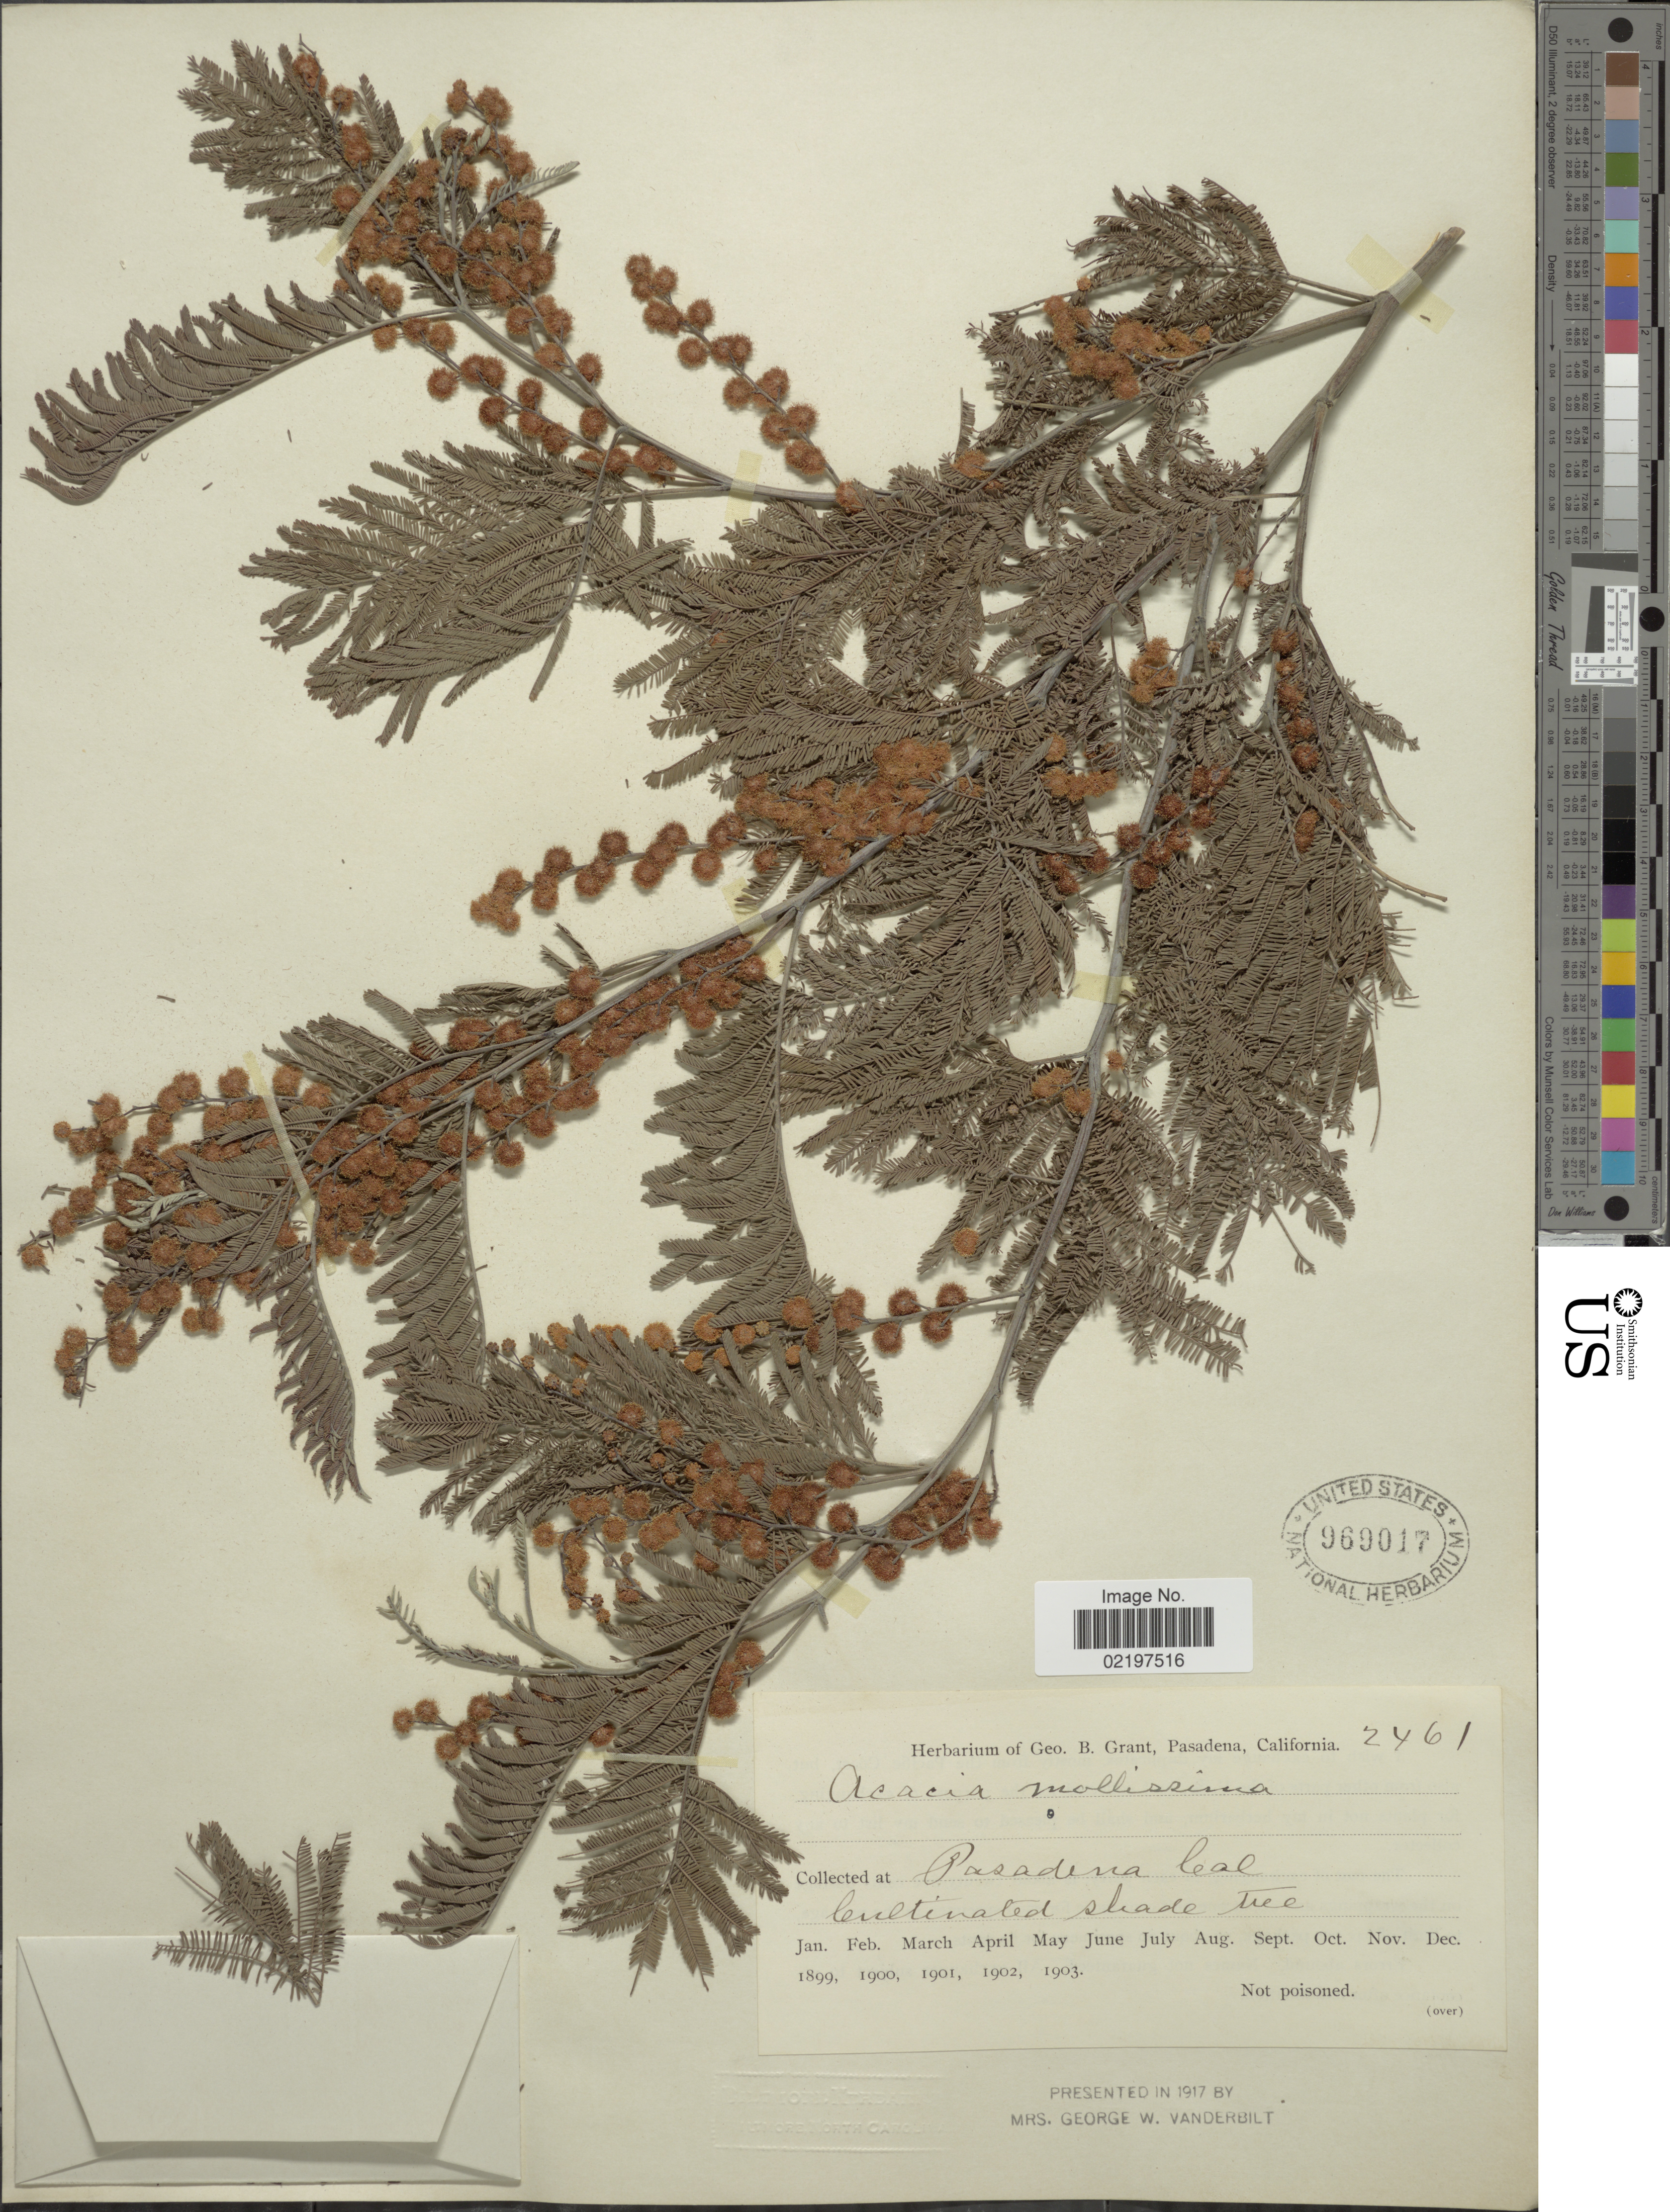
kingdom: Plantae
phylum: Tracheophyta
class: Magnoliopsida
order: Fabales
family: Fabaceae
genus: Acacia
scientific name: Acacia dealbata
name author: Link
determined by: Ebinger, J. E.; Seigler, David S.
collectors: ex herb. Geo. B. Grant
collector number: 2461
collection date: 1900-01/1903-12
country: United States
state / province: California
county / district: Los Angeles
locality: Pasadena Cal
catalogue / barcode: US 969017